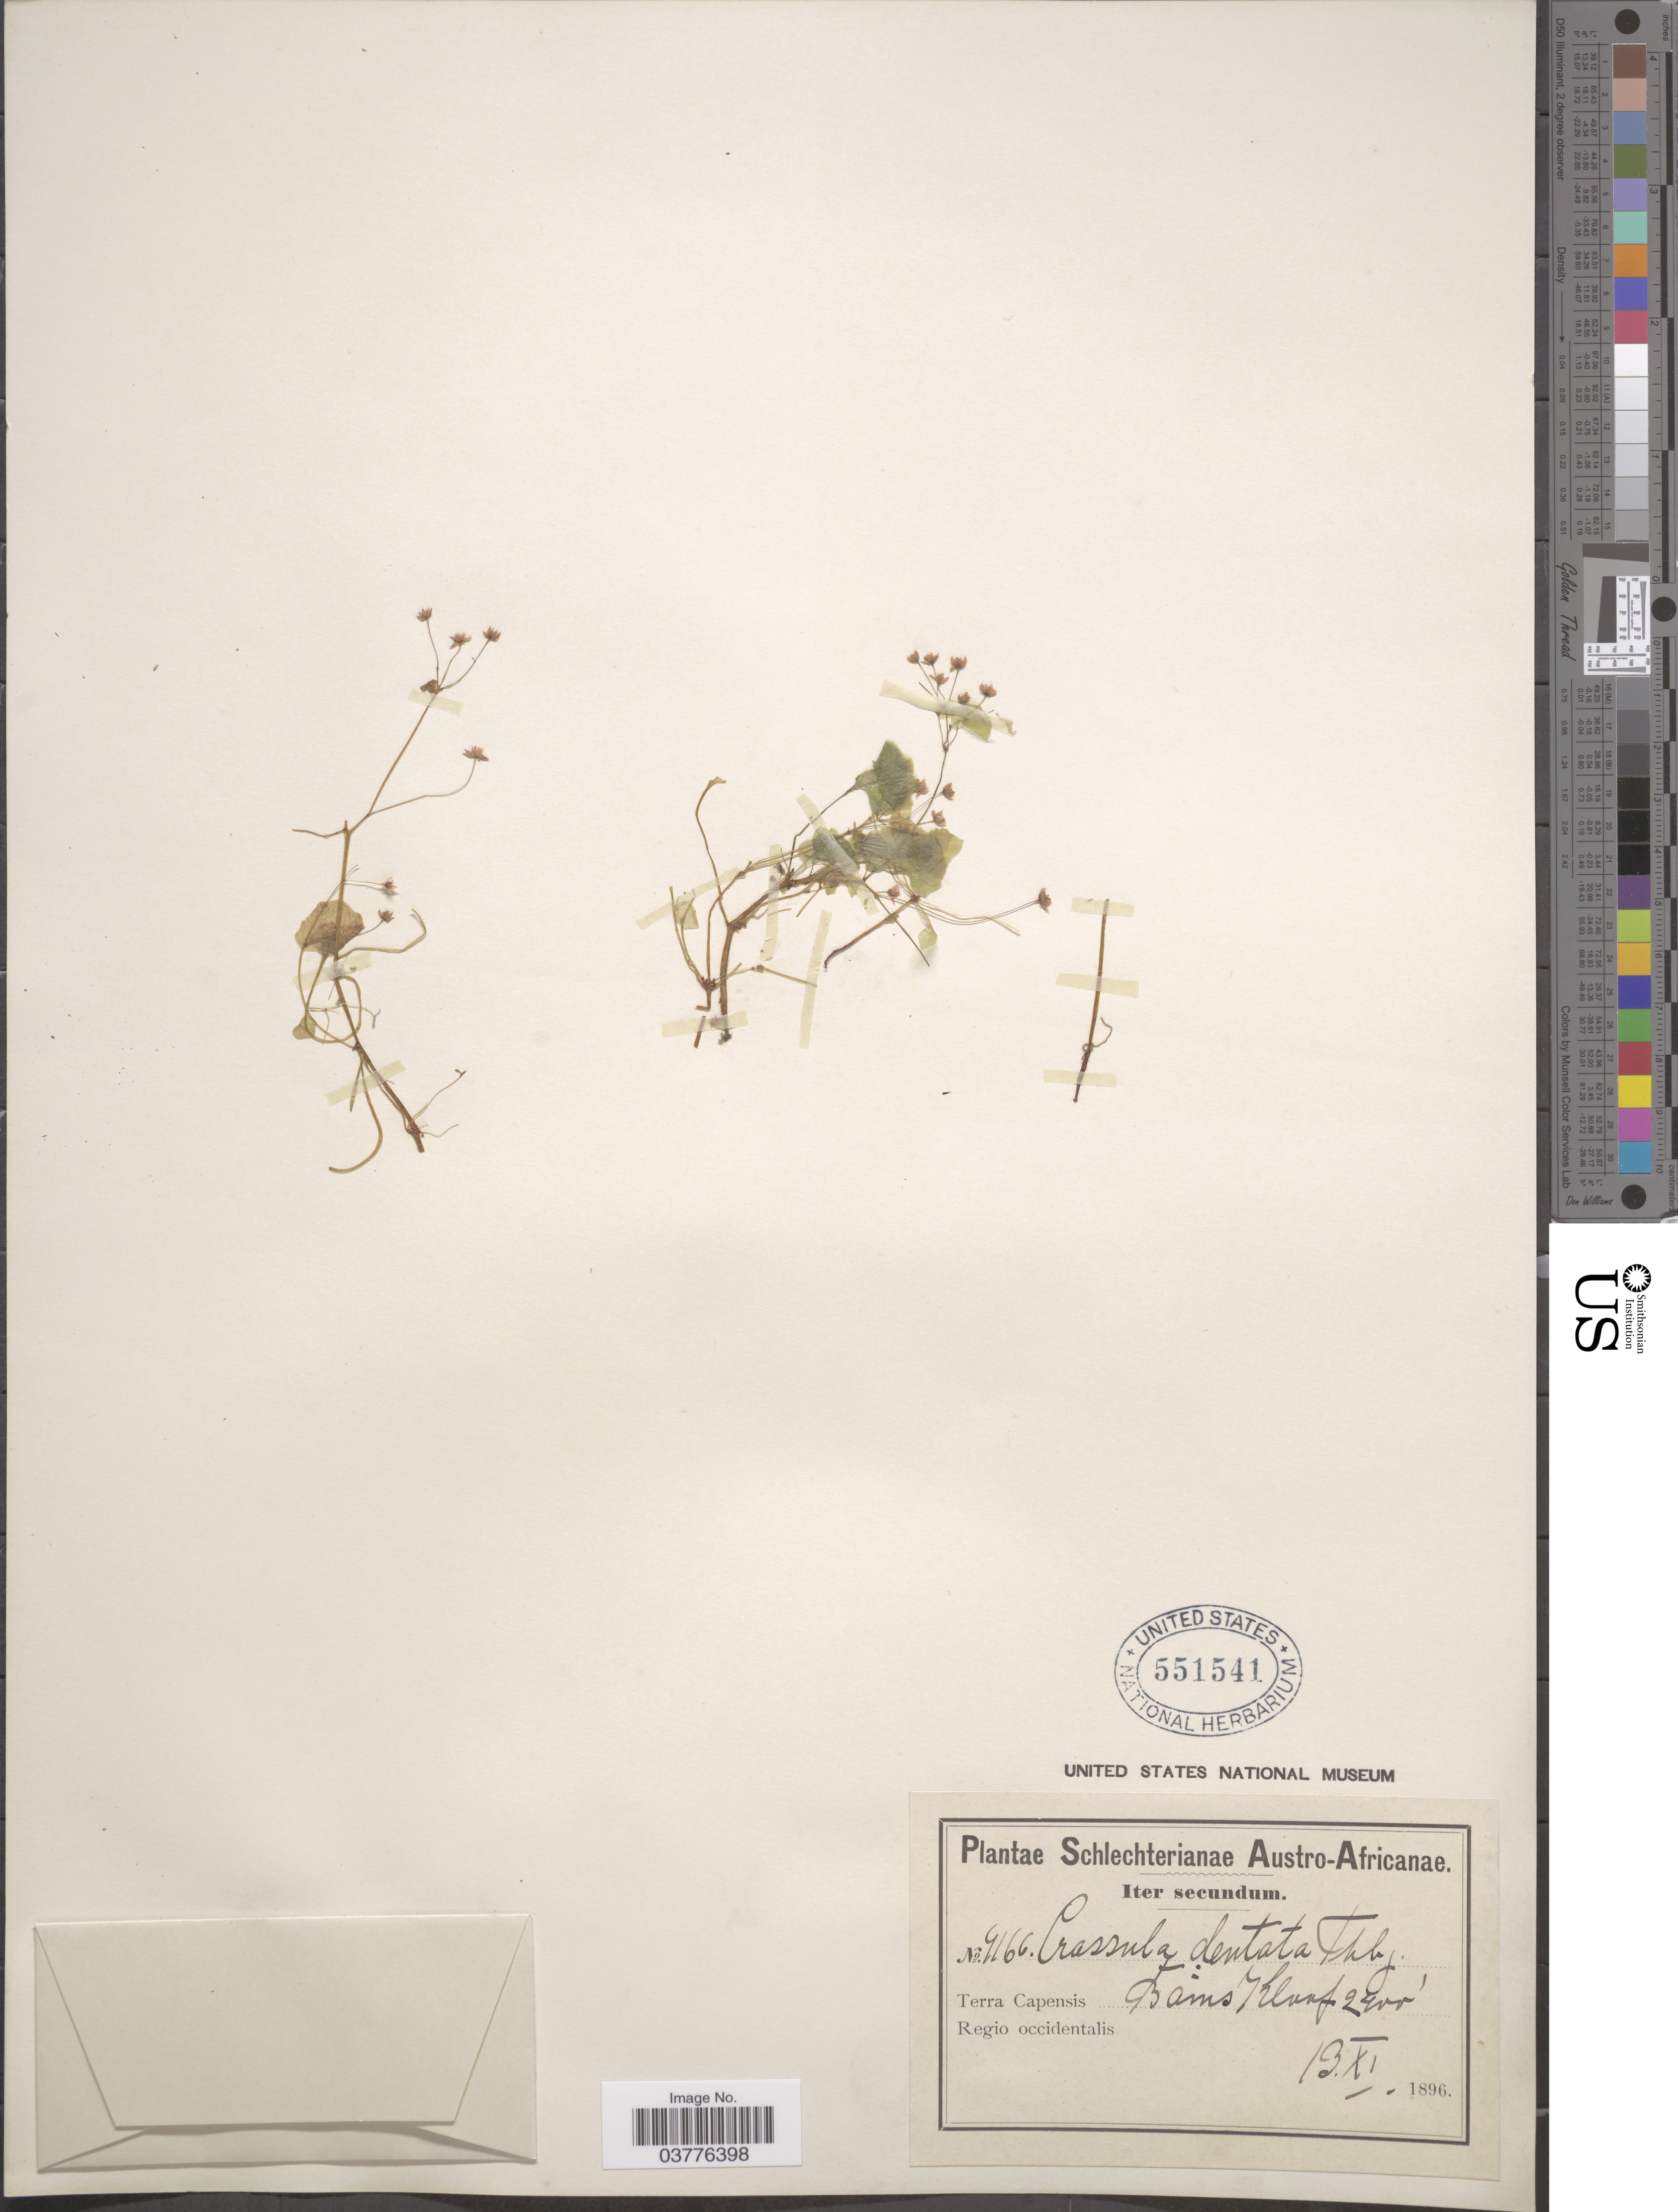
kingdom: Plantae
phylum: Tracheophyta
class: Magnoliopsida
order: Saxifragales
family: Crassulaceae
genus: Crassula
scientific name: Crassula dentata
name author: Thunb.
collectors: Schlechter, --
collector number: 4166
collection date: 1896-11-13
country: South Africa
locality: Austro-Africanae. Terra Capensis. Bains Kloof. Regio occidentalis.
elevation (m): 732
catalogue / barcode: US 551541